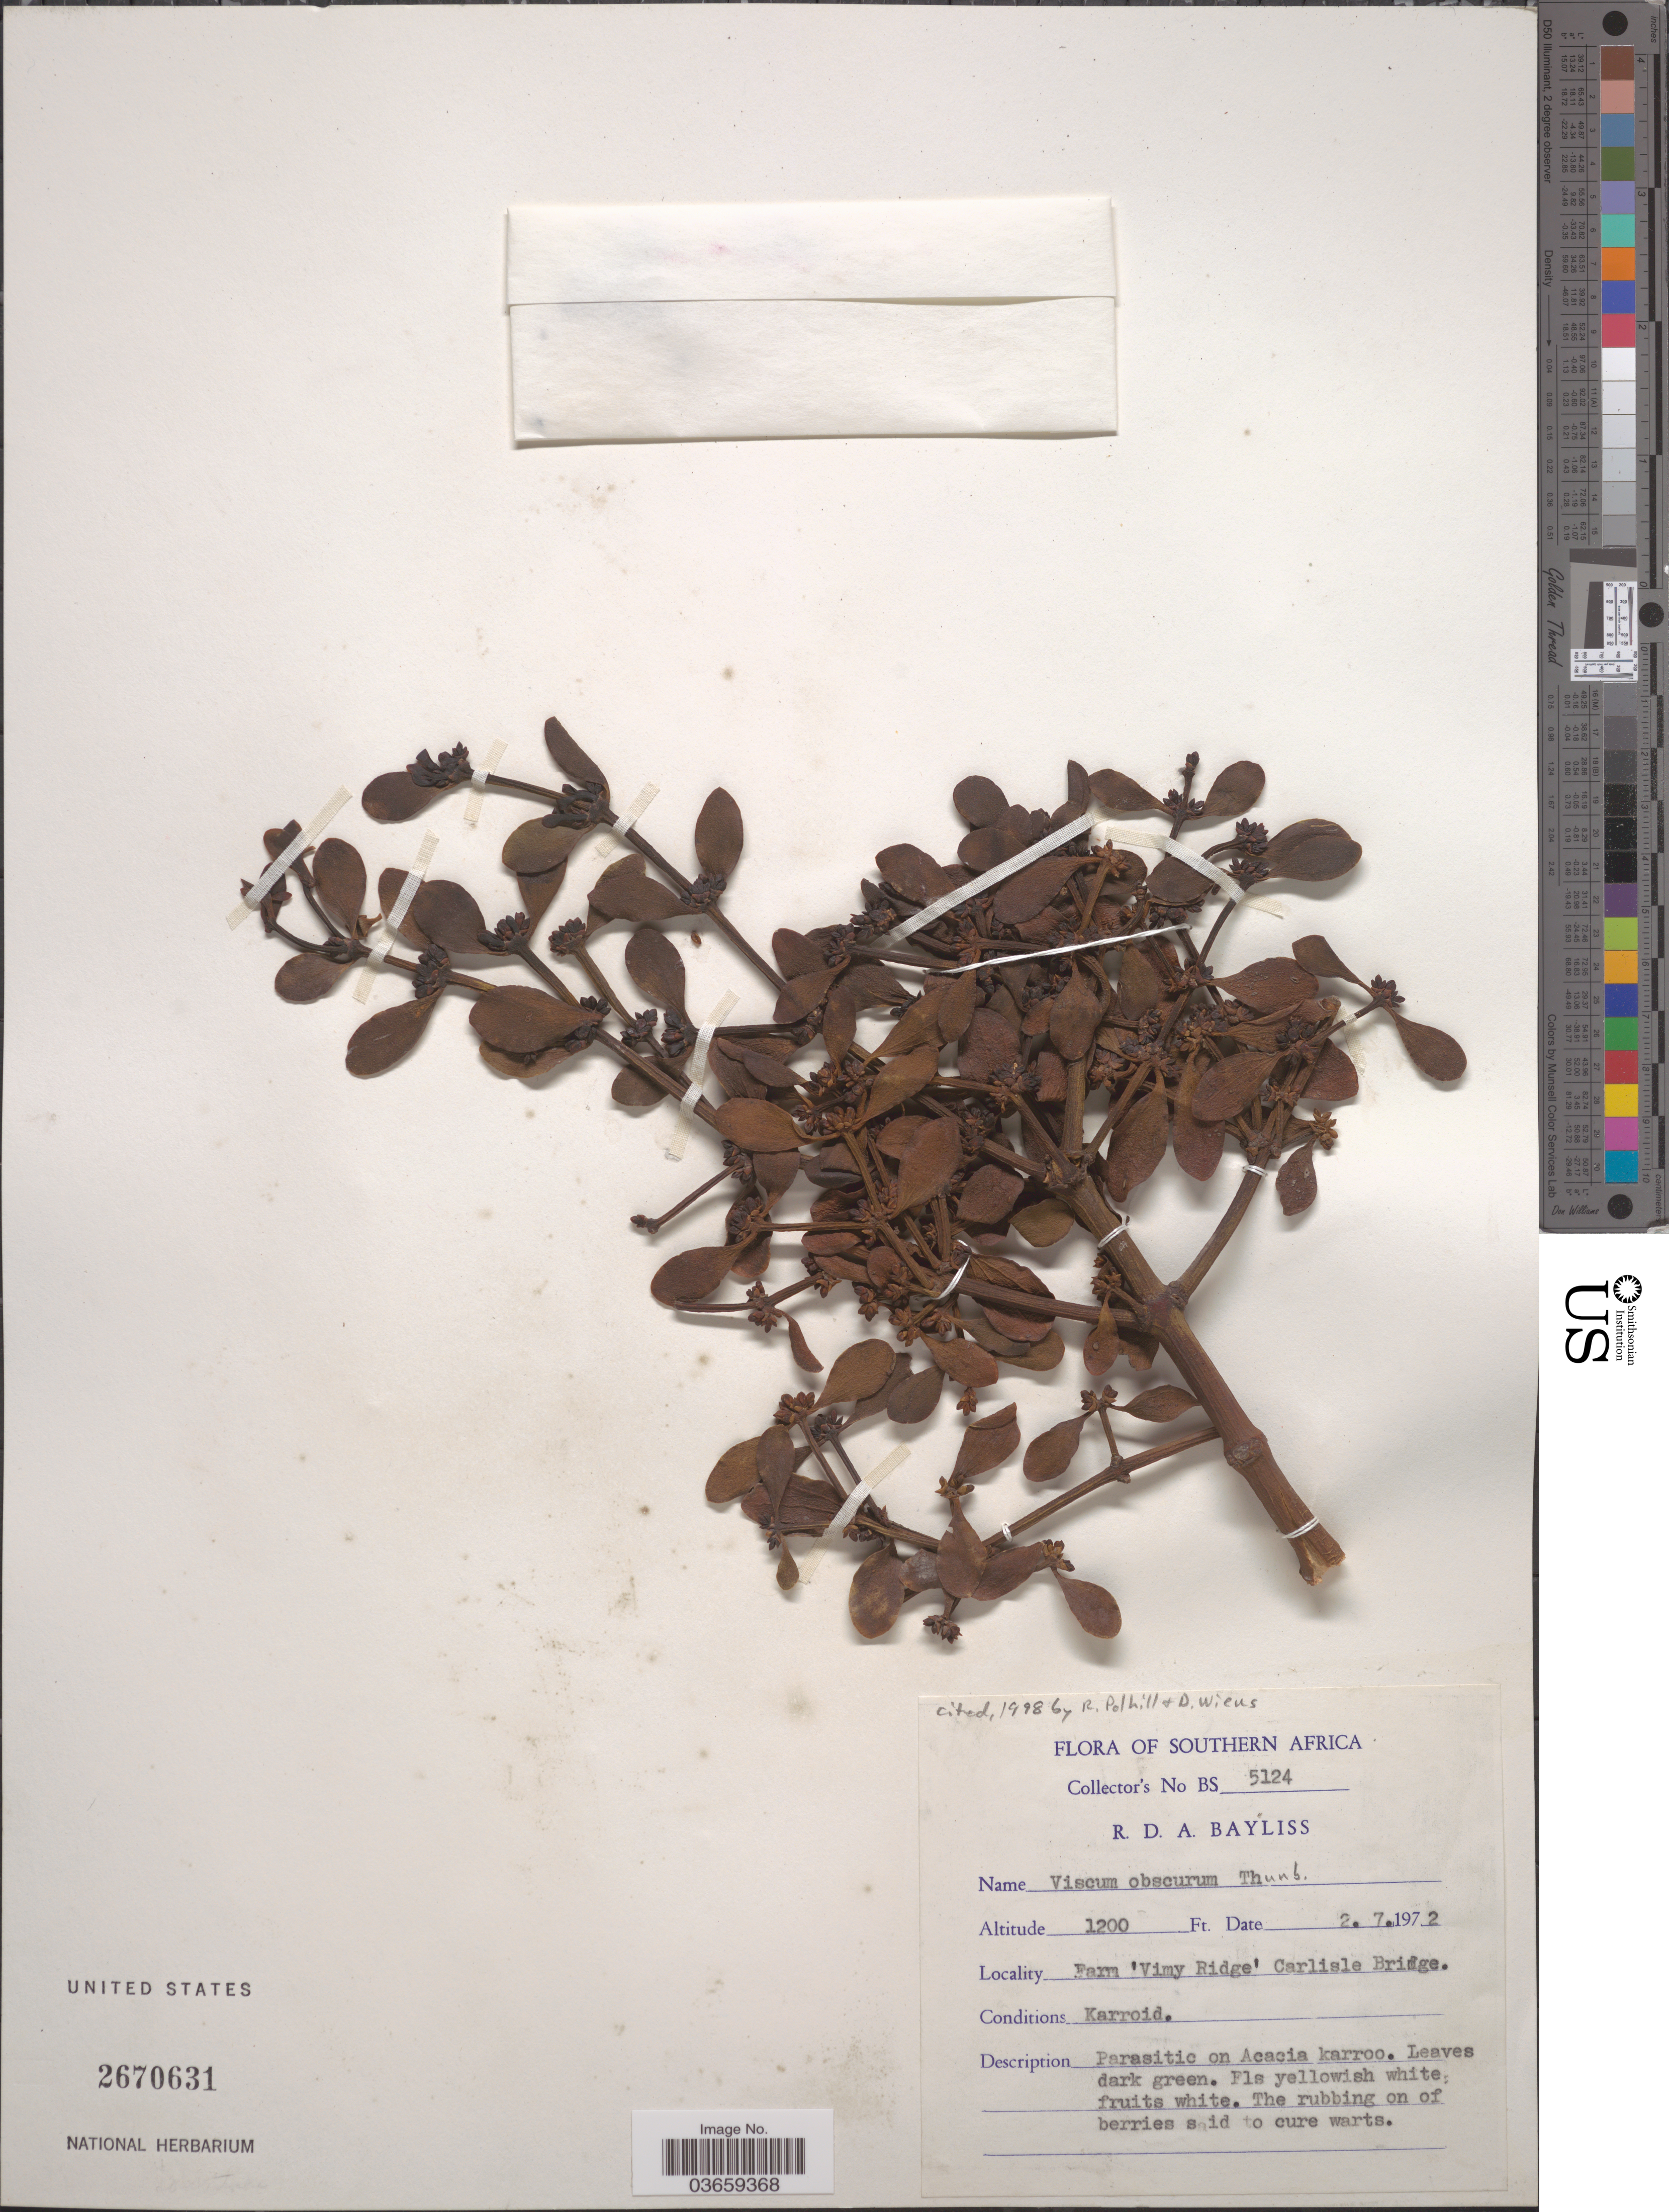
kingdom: Plantae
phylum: Tracheophyta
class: Magnoliopsida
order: Santalales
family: Viscaceae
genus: Viscum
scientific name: Viscum obscurum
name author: Thunb.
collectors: R. Bayliss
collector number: BS 5124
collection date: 1972-07-02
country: South Africa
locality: Southern Africa. Farm 'Vimy Ridge' Carlisle Bridge.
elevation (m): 366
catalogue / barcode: US 2670631